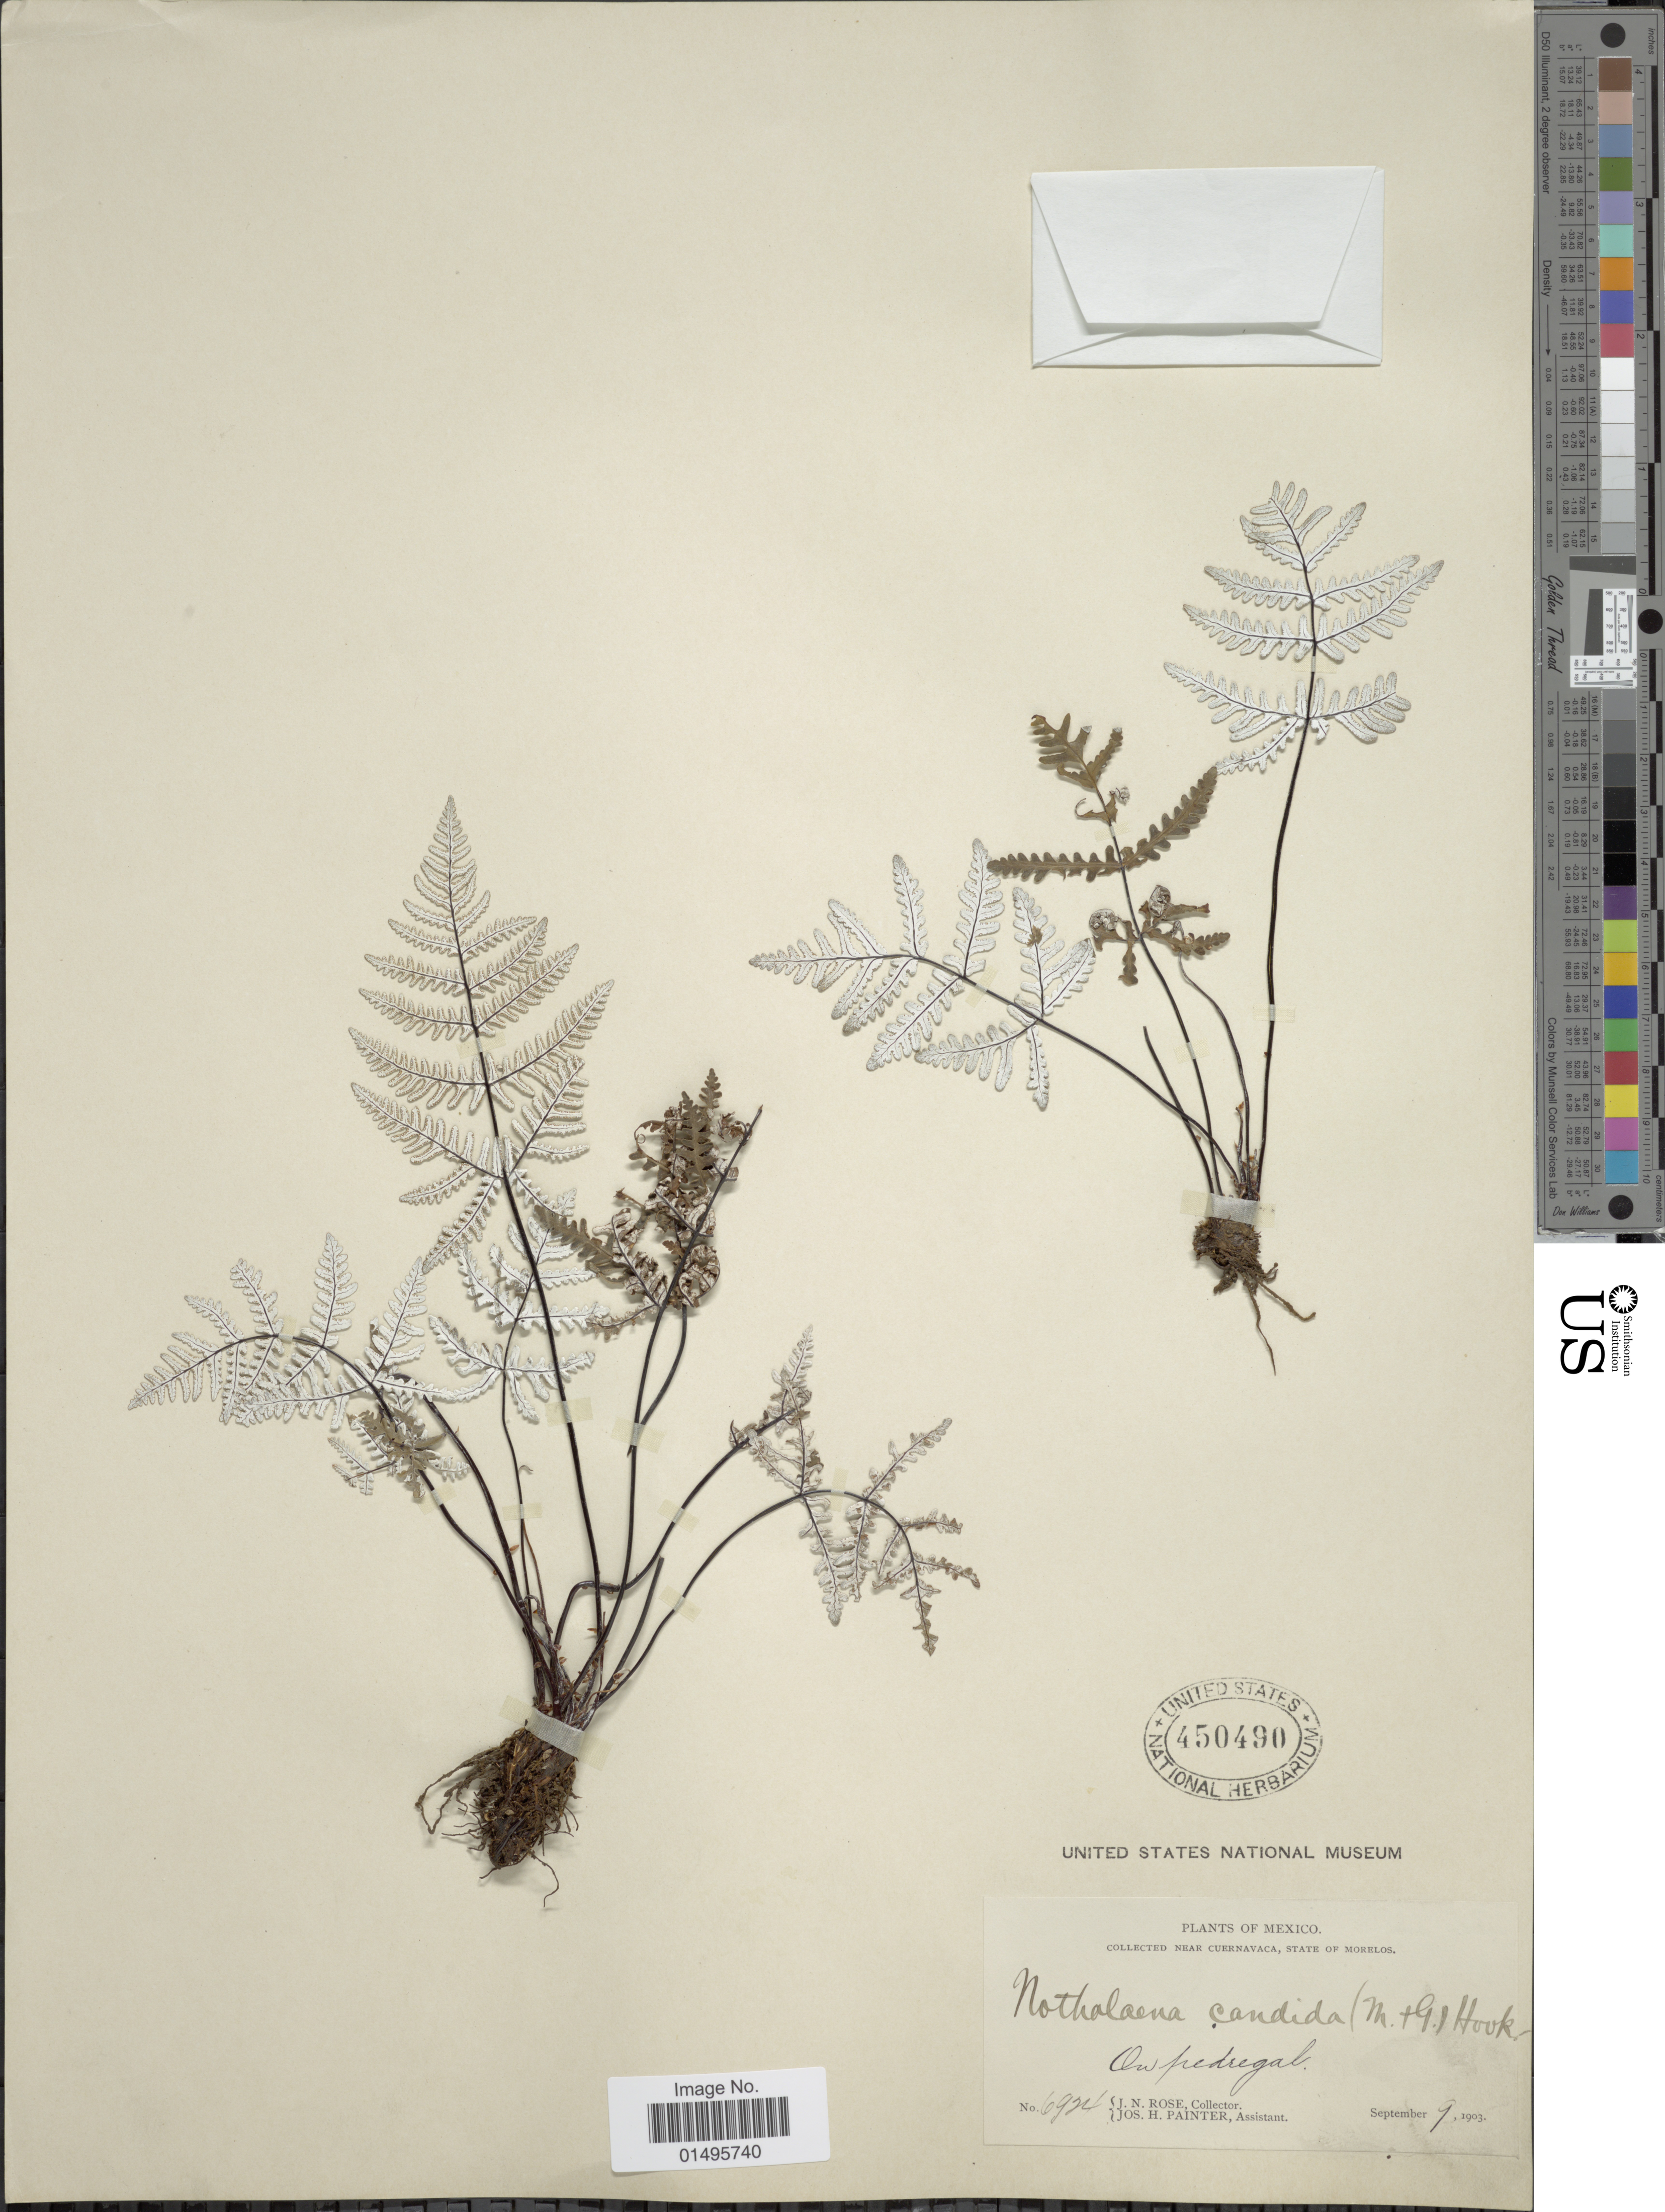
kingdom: Plantae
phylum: Tracheophyta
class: Polypodiopsida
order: Polypodiales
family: Pteridaceae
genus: Notholaena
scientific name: Notholaena candida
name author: (M. Martens) Hook.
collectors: J. N. Rose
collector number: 6924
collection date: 1903-09-09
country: Mexico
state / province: Morelos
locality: Near Cuernavaca, on pedregal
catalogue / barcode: US 450490